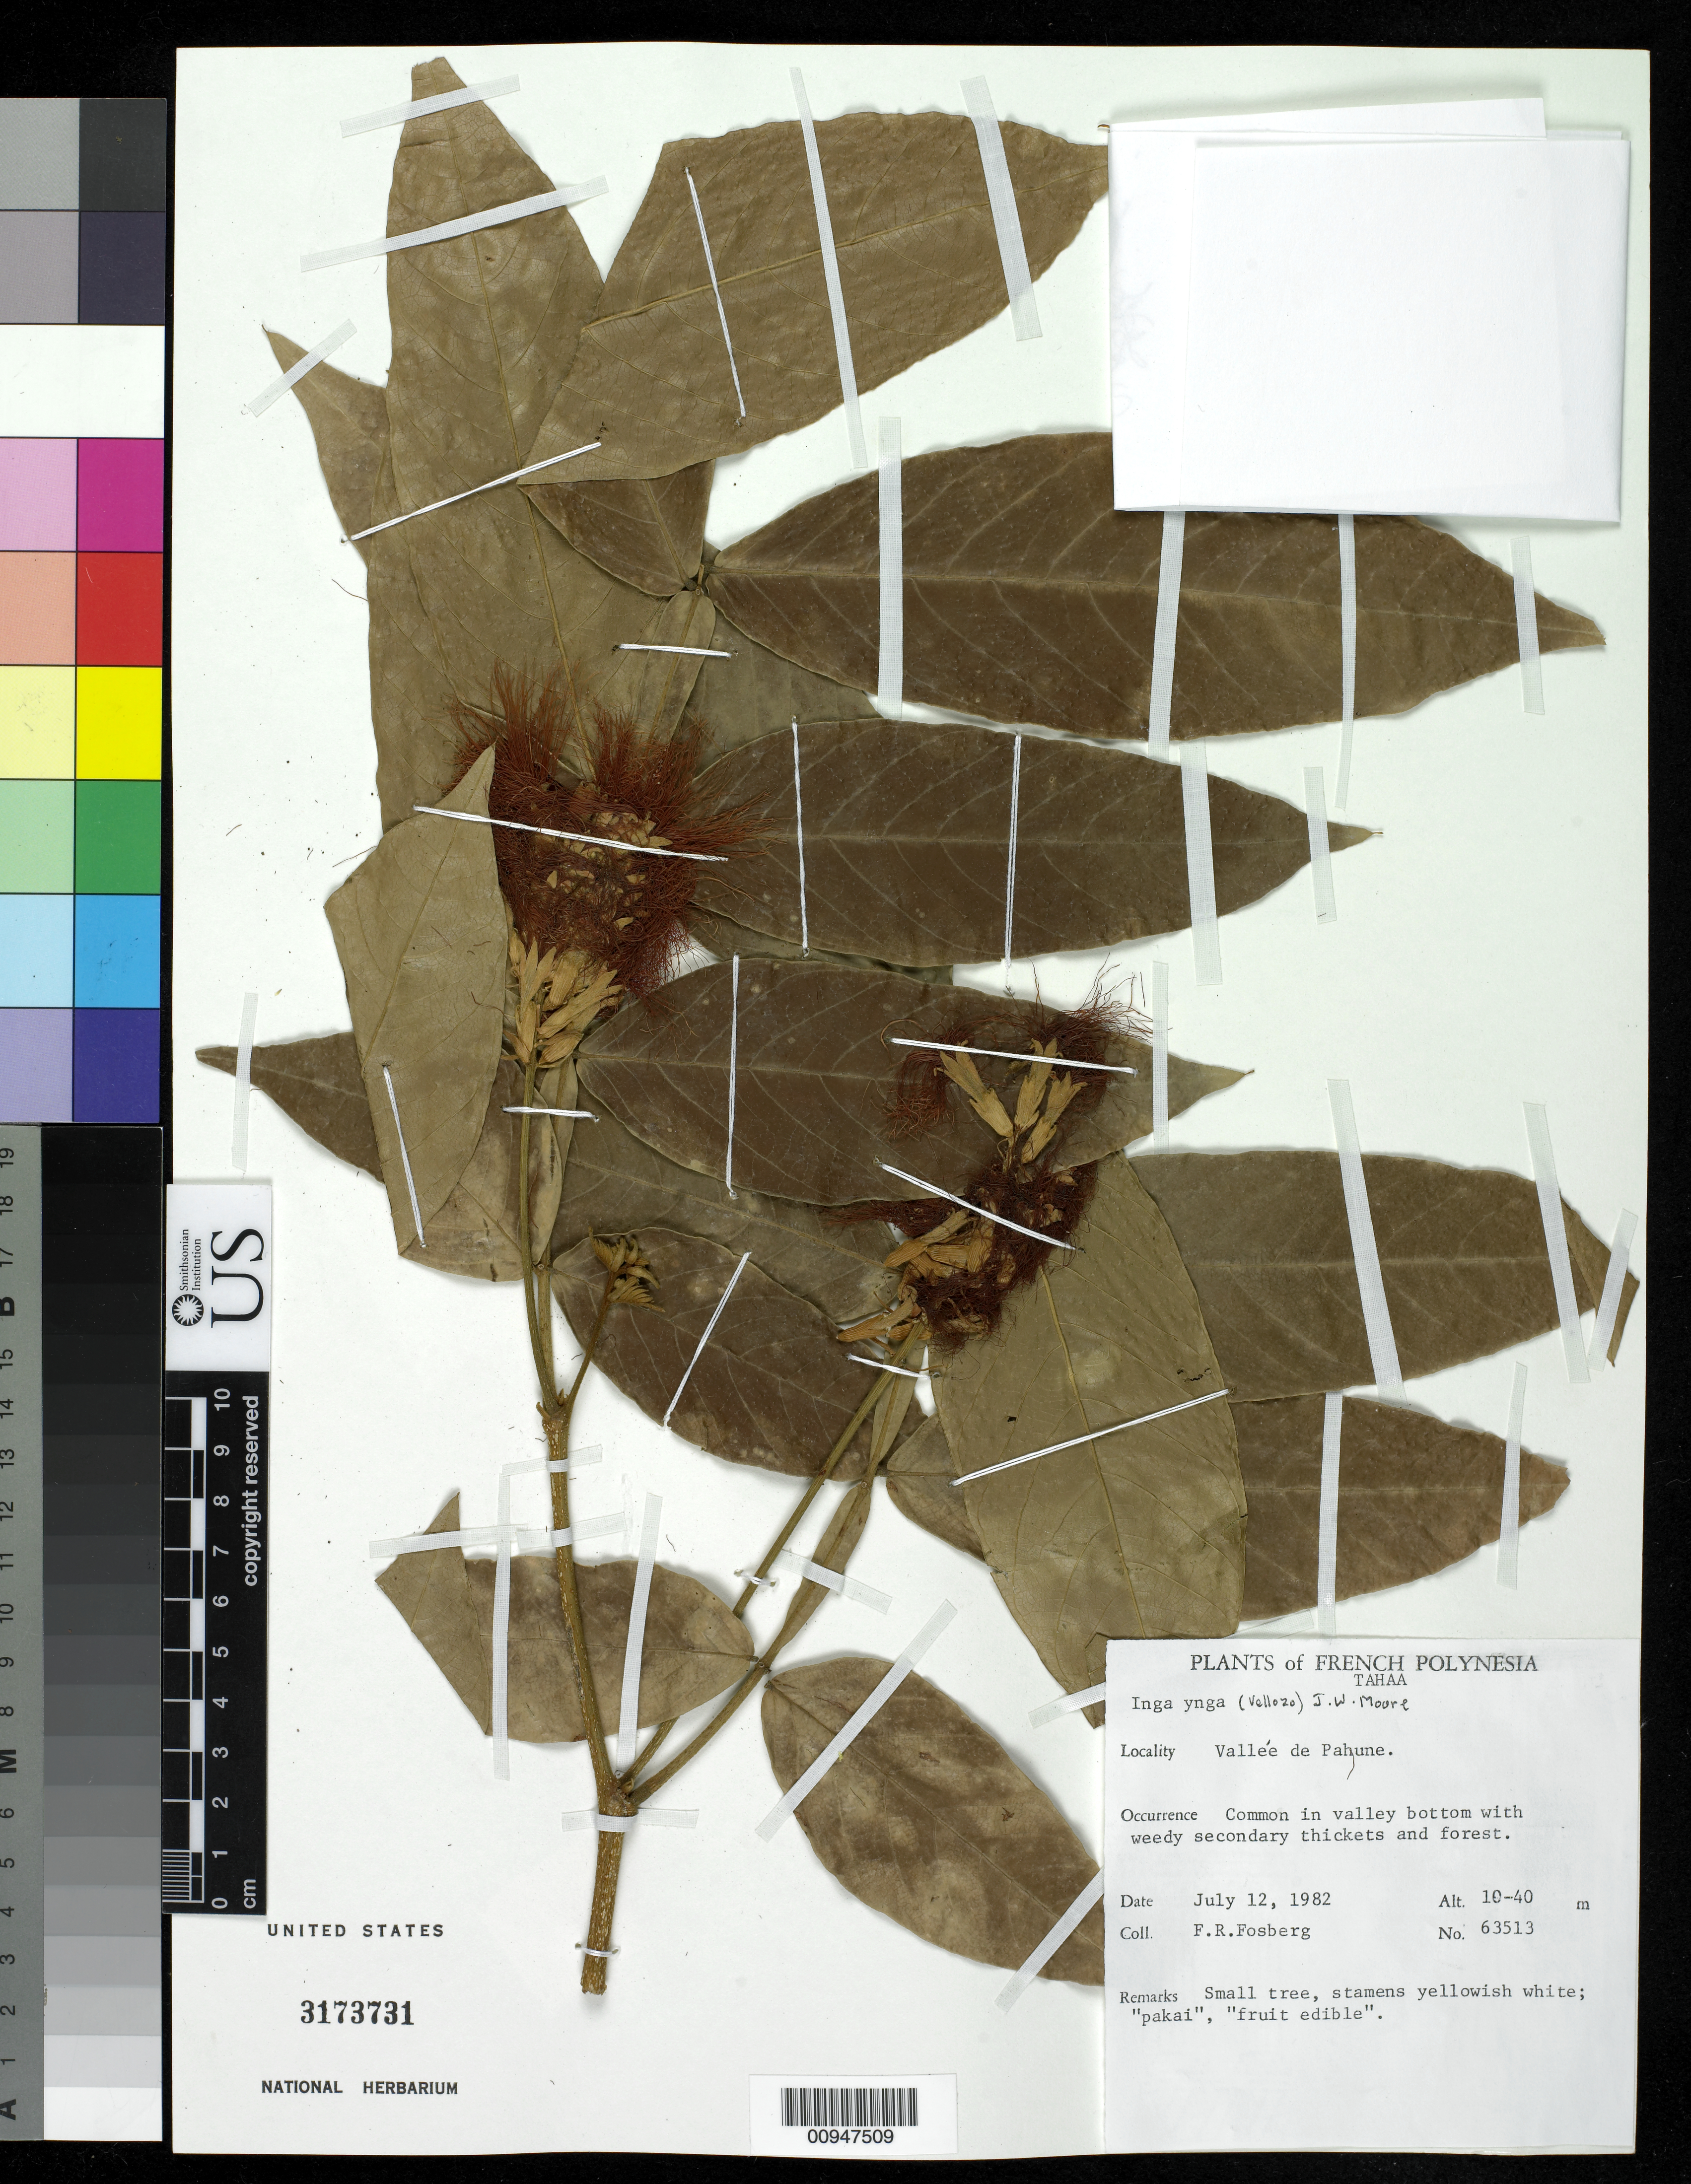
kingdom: Plantae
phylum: Tracheophyta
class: Magnoliopsida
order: Fabales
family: Fabaceae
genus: Inga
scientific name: Inga ynga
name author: (Vell.) J.W. Moore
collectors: F. R. Fosberg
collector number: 63513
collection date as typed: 12 Jul 1982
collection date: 1982-07-12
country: French Polynesia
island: Tahaa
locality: Vallee de Pahune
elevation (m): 10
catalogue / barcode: US 3173731